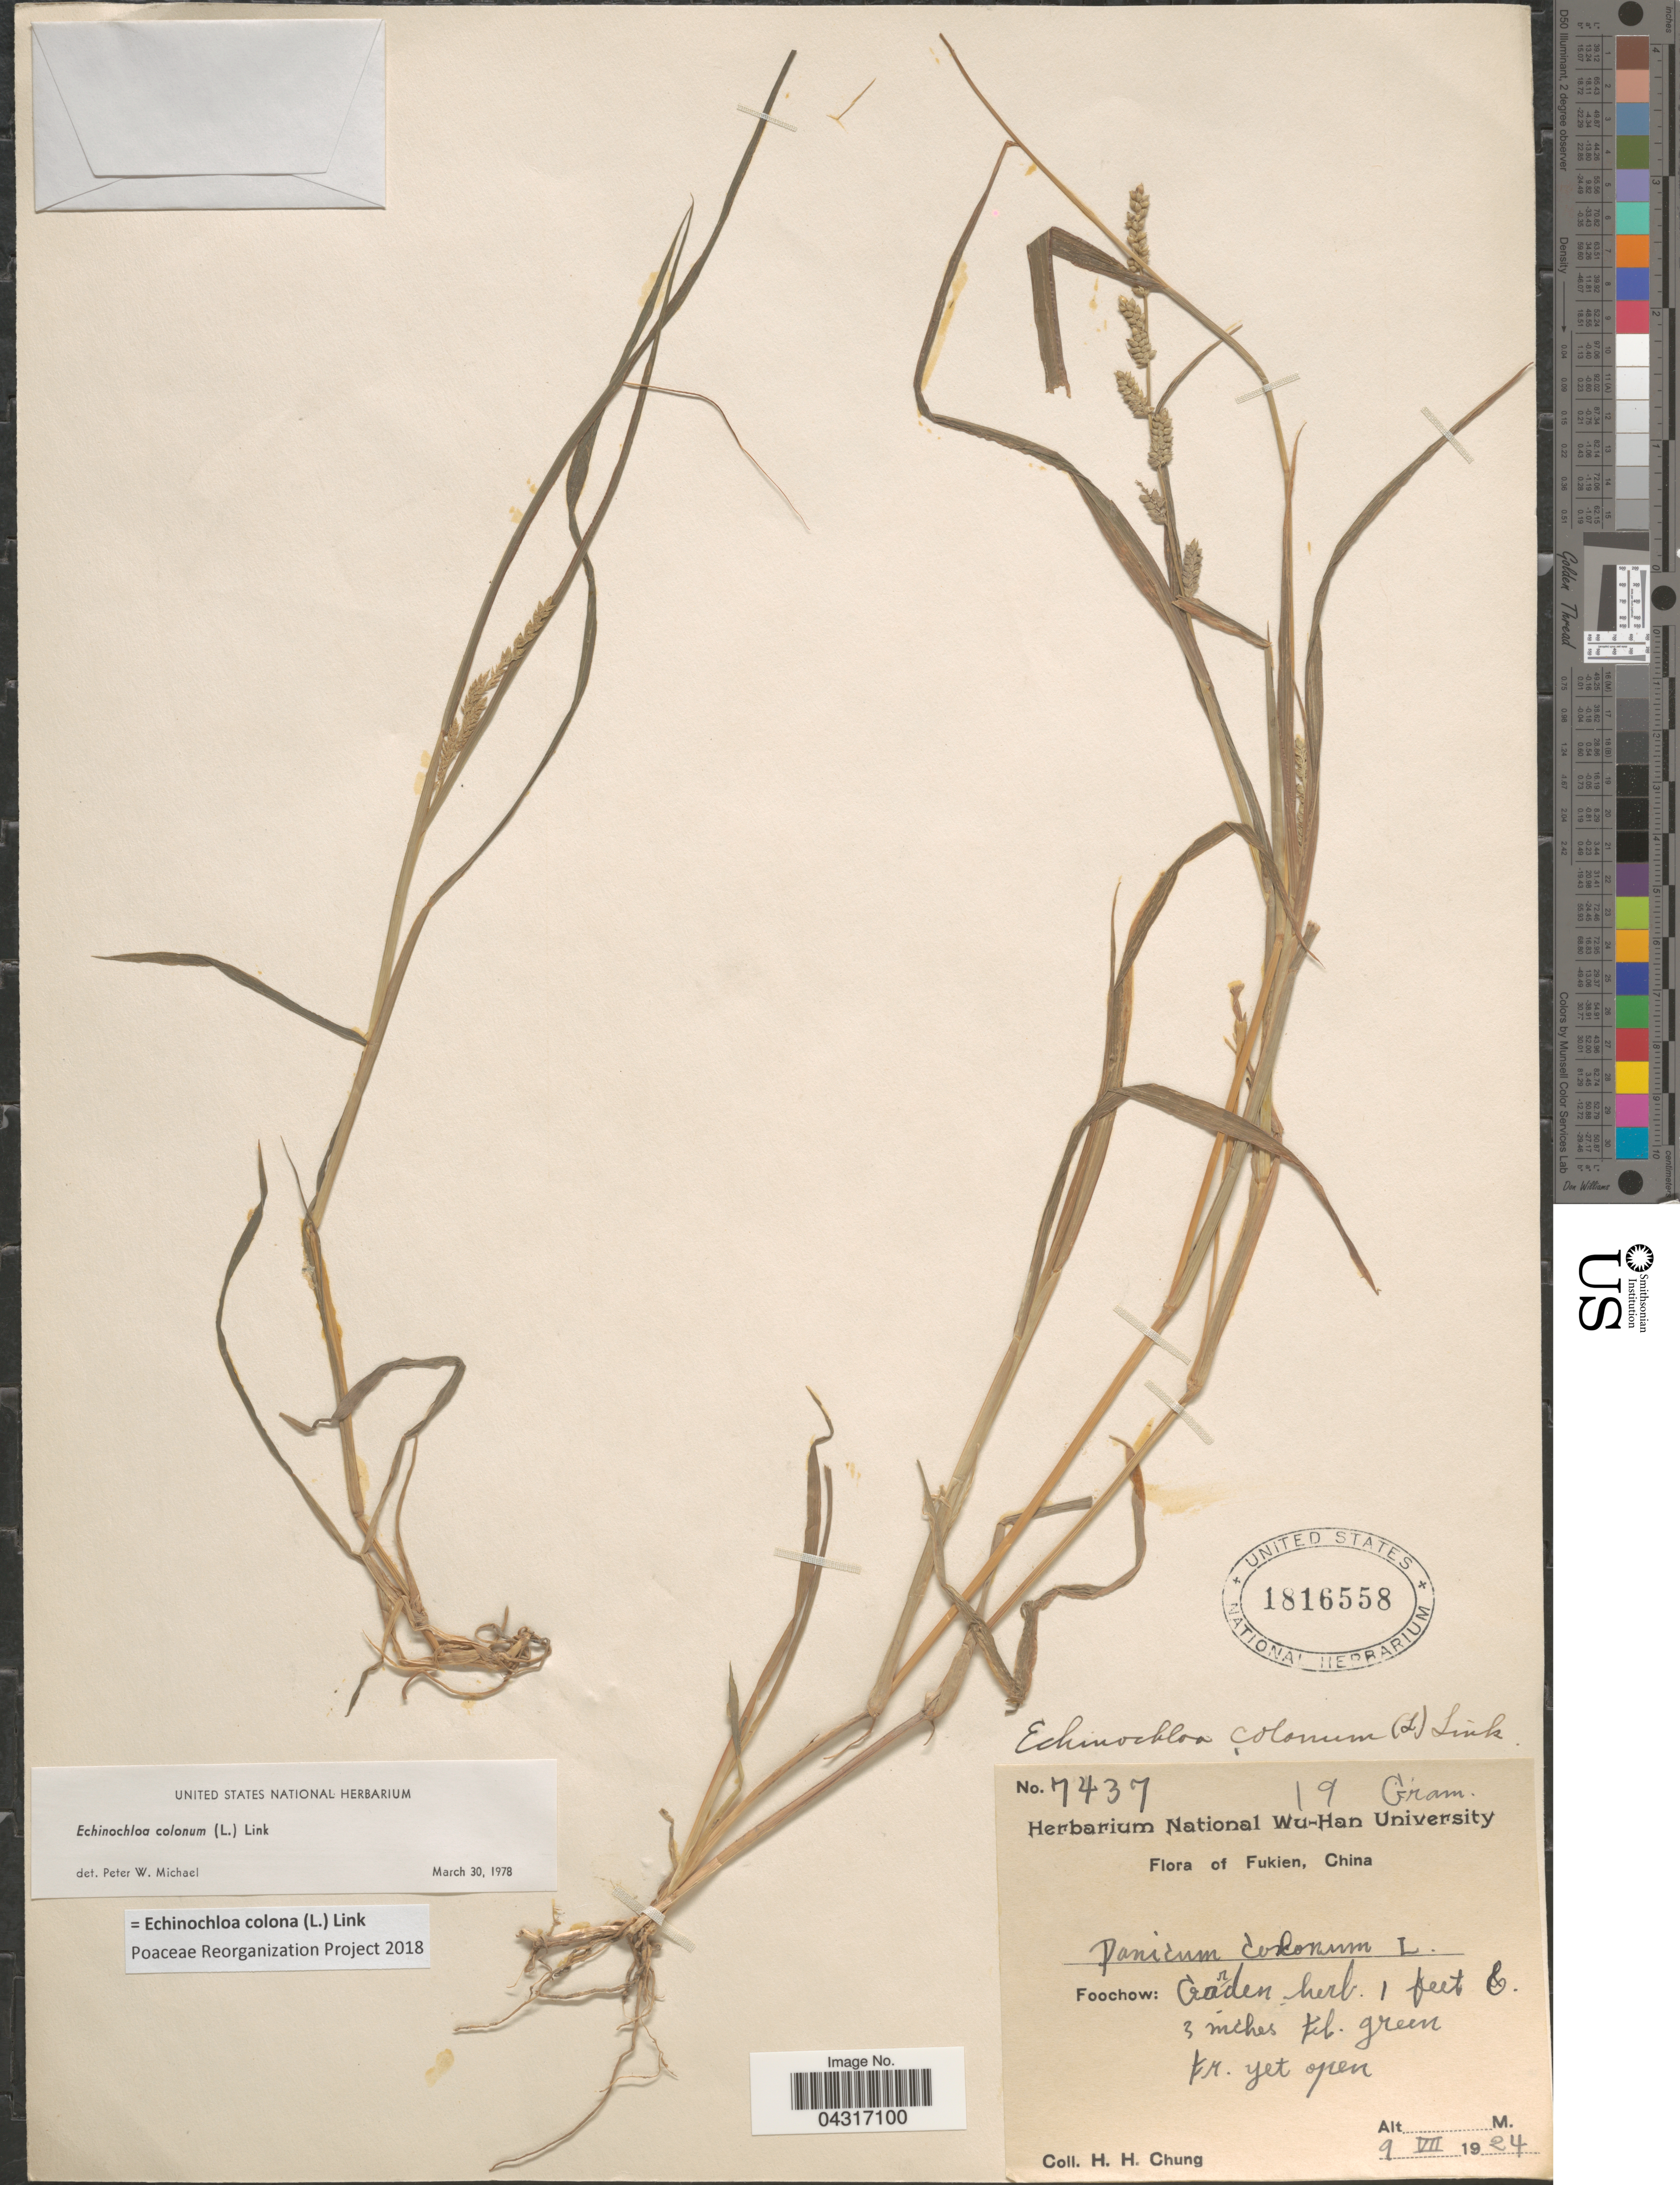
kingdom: Plantae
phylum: Tracheophyta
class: Liliopsida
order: Poales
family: Poaceae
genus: Echinochloa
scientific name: Echinochloa colona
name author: (L.) Link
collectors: H. Chung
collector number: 7437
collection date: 1924-07-09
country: China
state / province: Fujian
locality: Fukien. Foochow.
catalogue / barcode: US 1816558